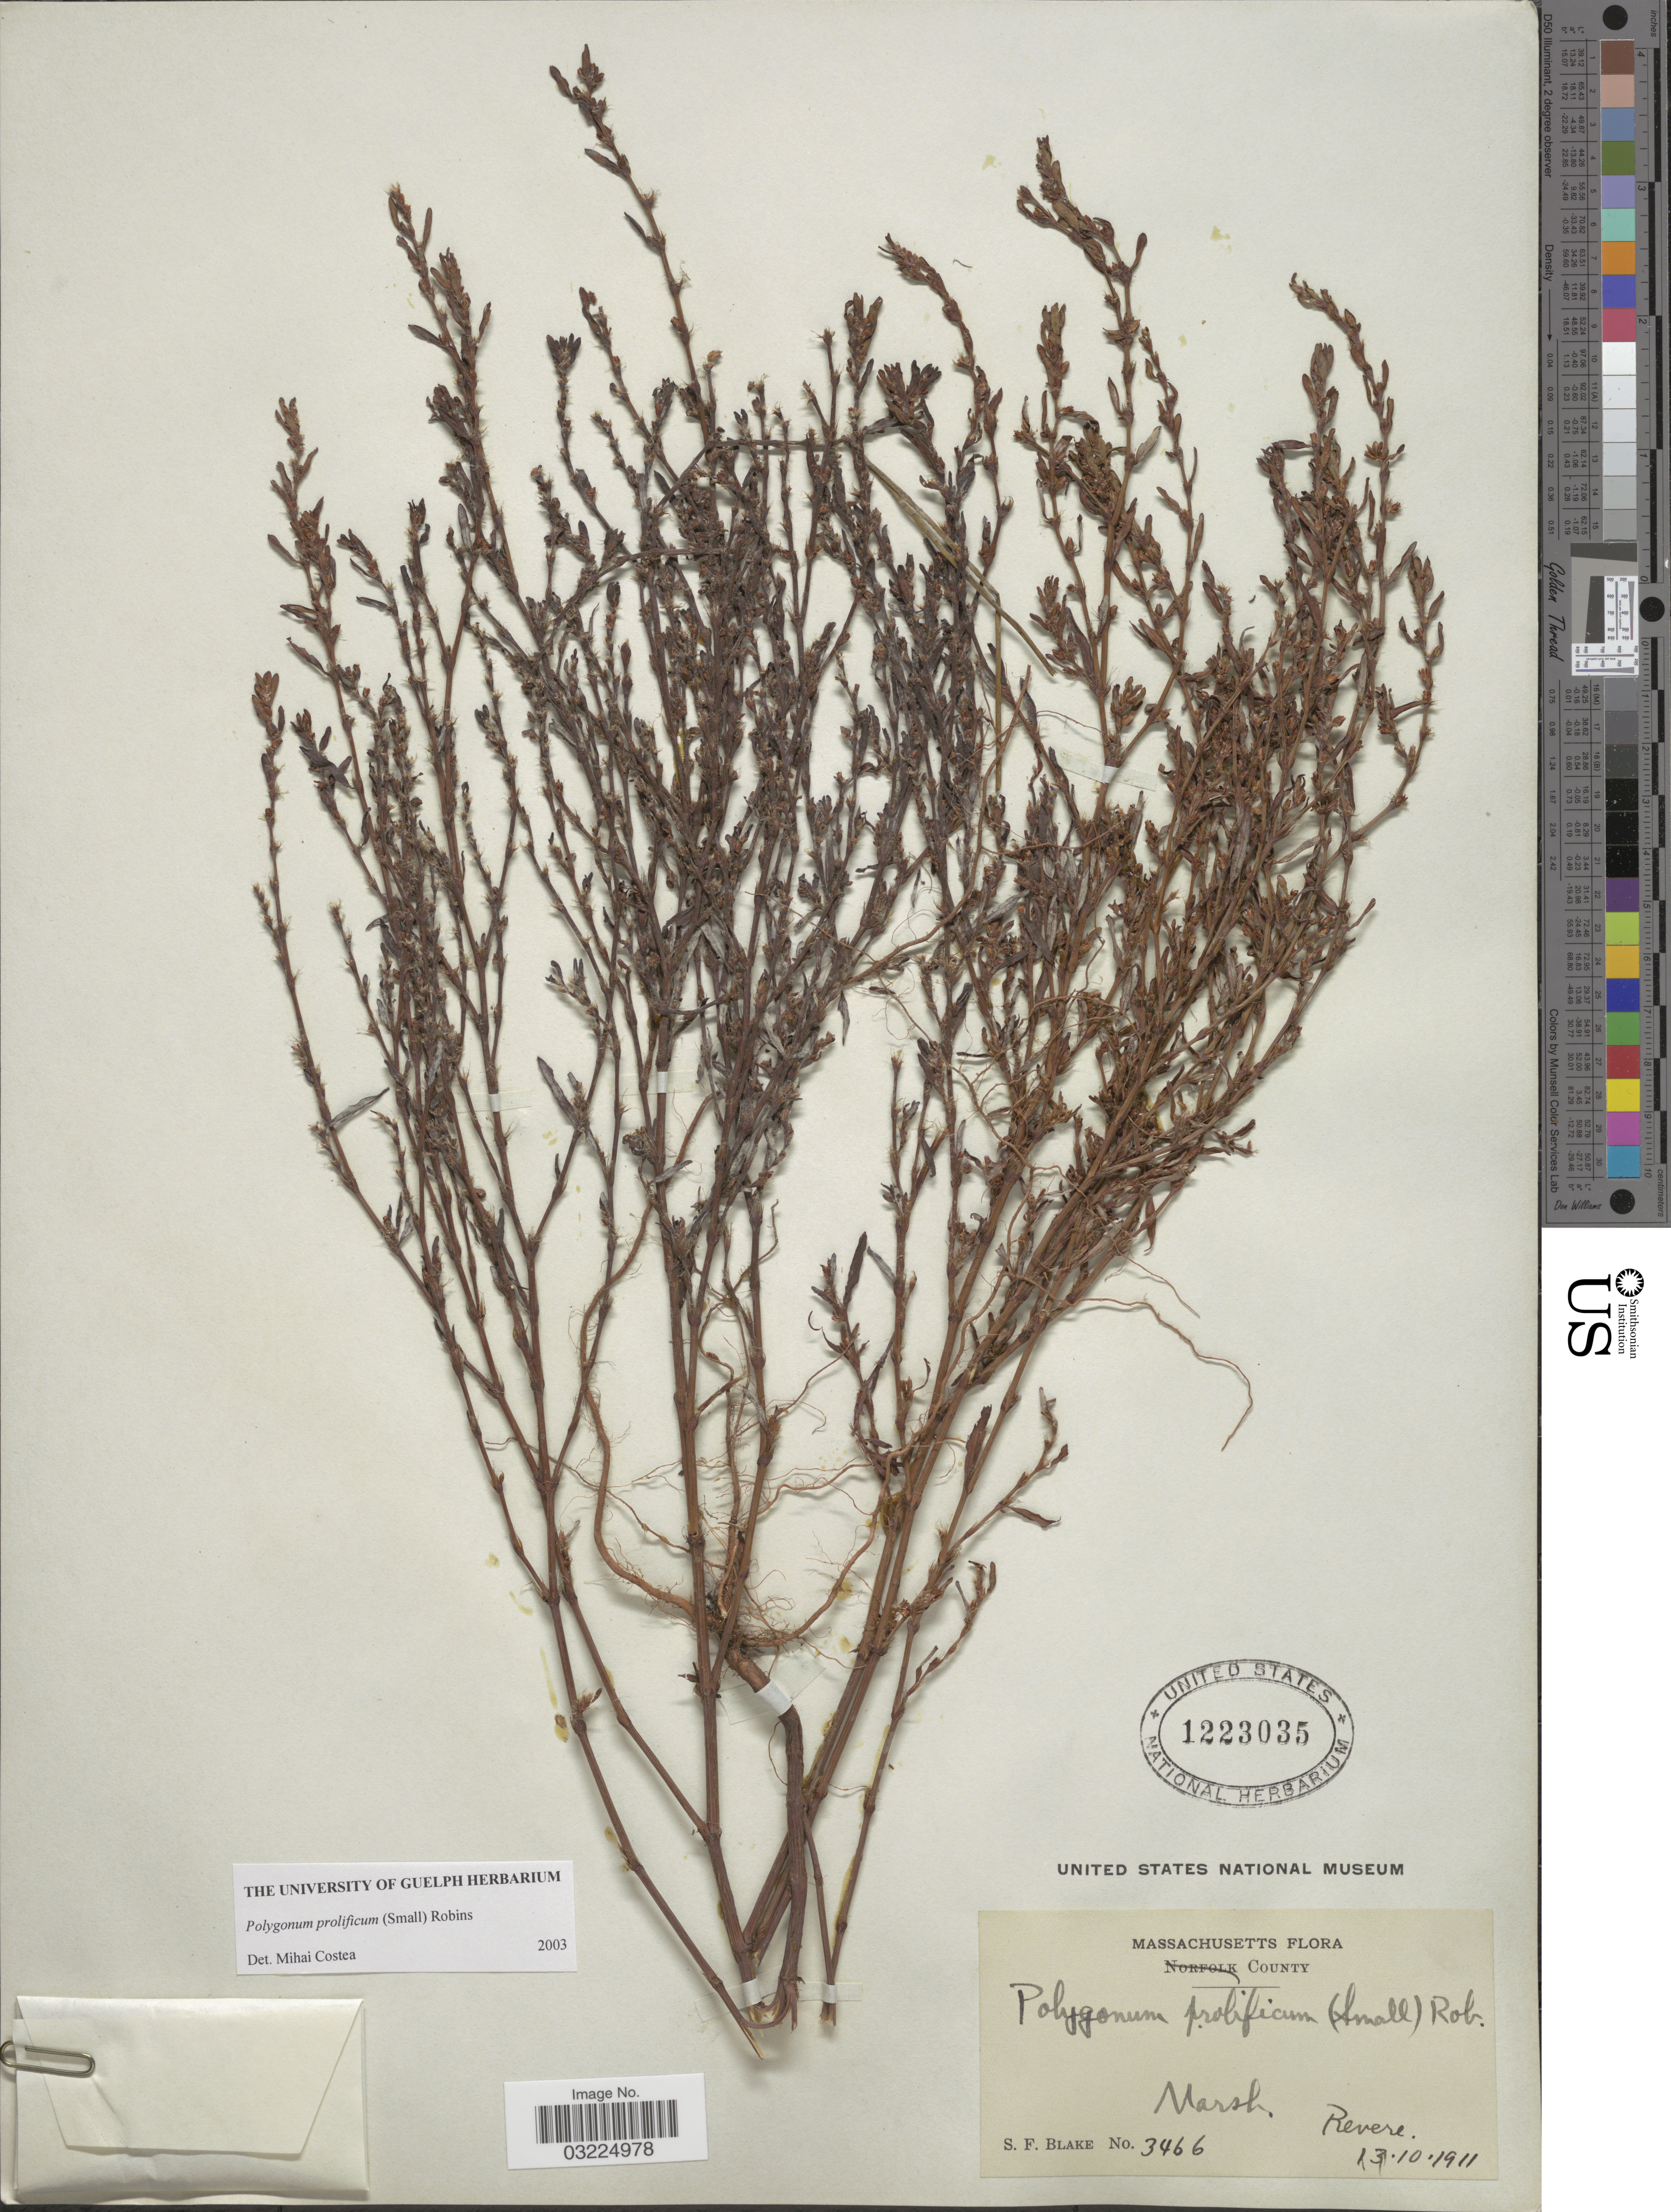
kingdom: Plantae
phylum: Tracheophyta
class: Magnoliopsida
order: Caryophyllales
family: Polygonaceae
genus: Polygonum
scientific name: Polygonum prolificum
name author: (Small) B.L. Rob.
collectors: S. Blake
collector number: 3466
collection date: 1911-10-13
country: United States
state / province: Massachusetts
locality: Marsh. Revere.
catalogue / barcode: US 1223035